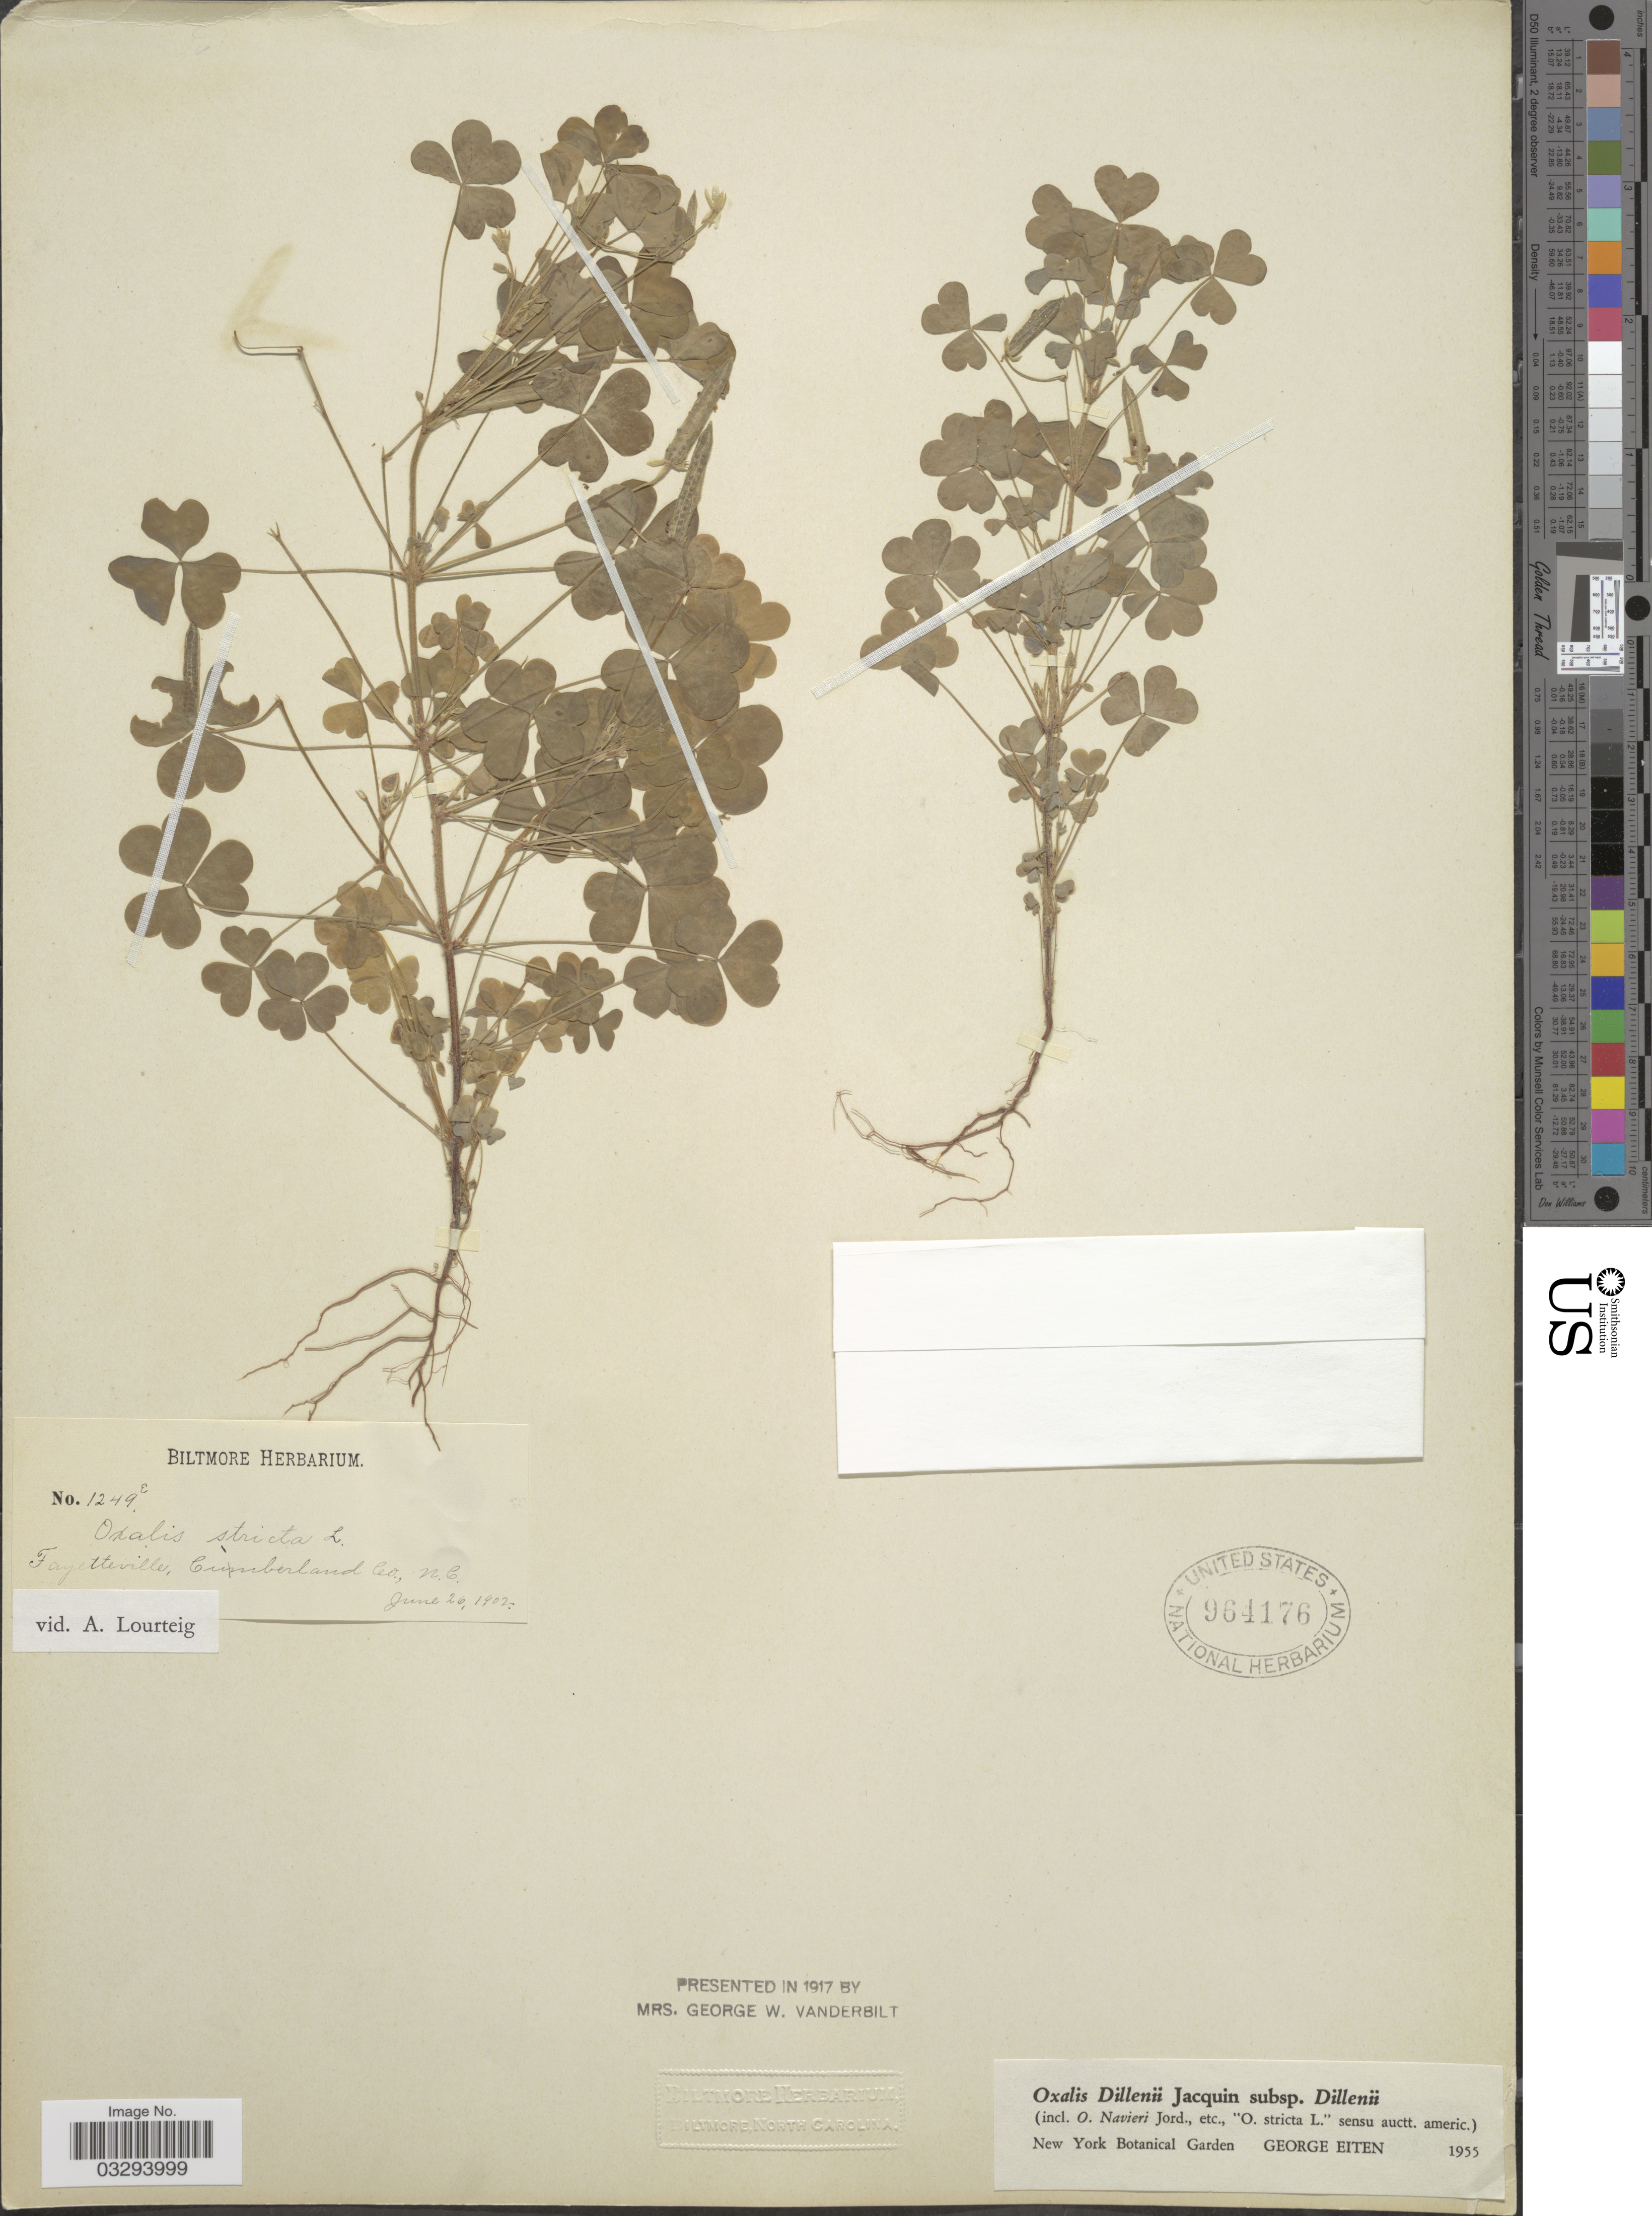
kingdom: Plantae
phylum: Tracheophyta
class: Magnoliopsida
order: Oxalidales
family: Oxalidaceae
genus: Oxalis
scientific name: Oxalis stricta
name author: L.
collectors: ex herb. Biltmore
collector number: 1249E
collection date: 1902-06-26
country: United States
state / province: North Carolina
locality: Fayetteville, Cumberland Co.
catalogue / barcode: US 964176